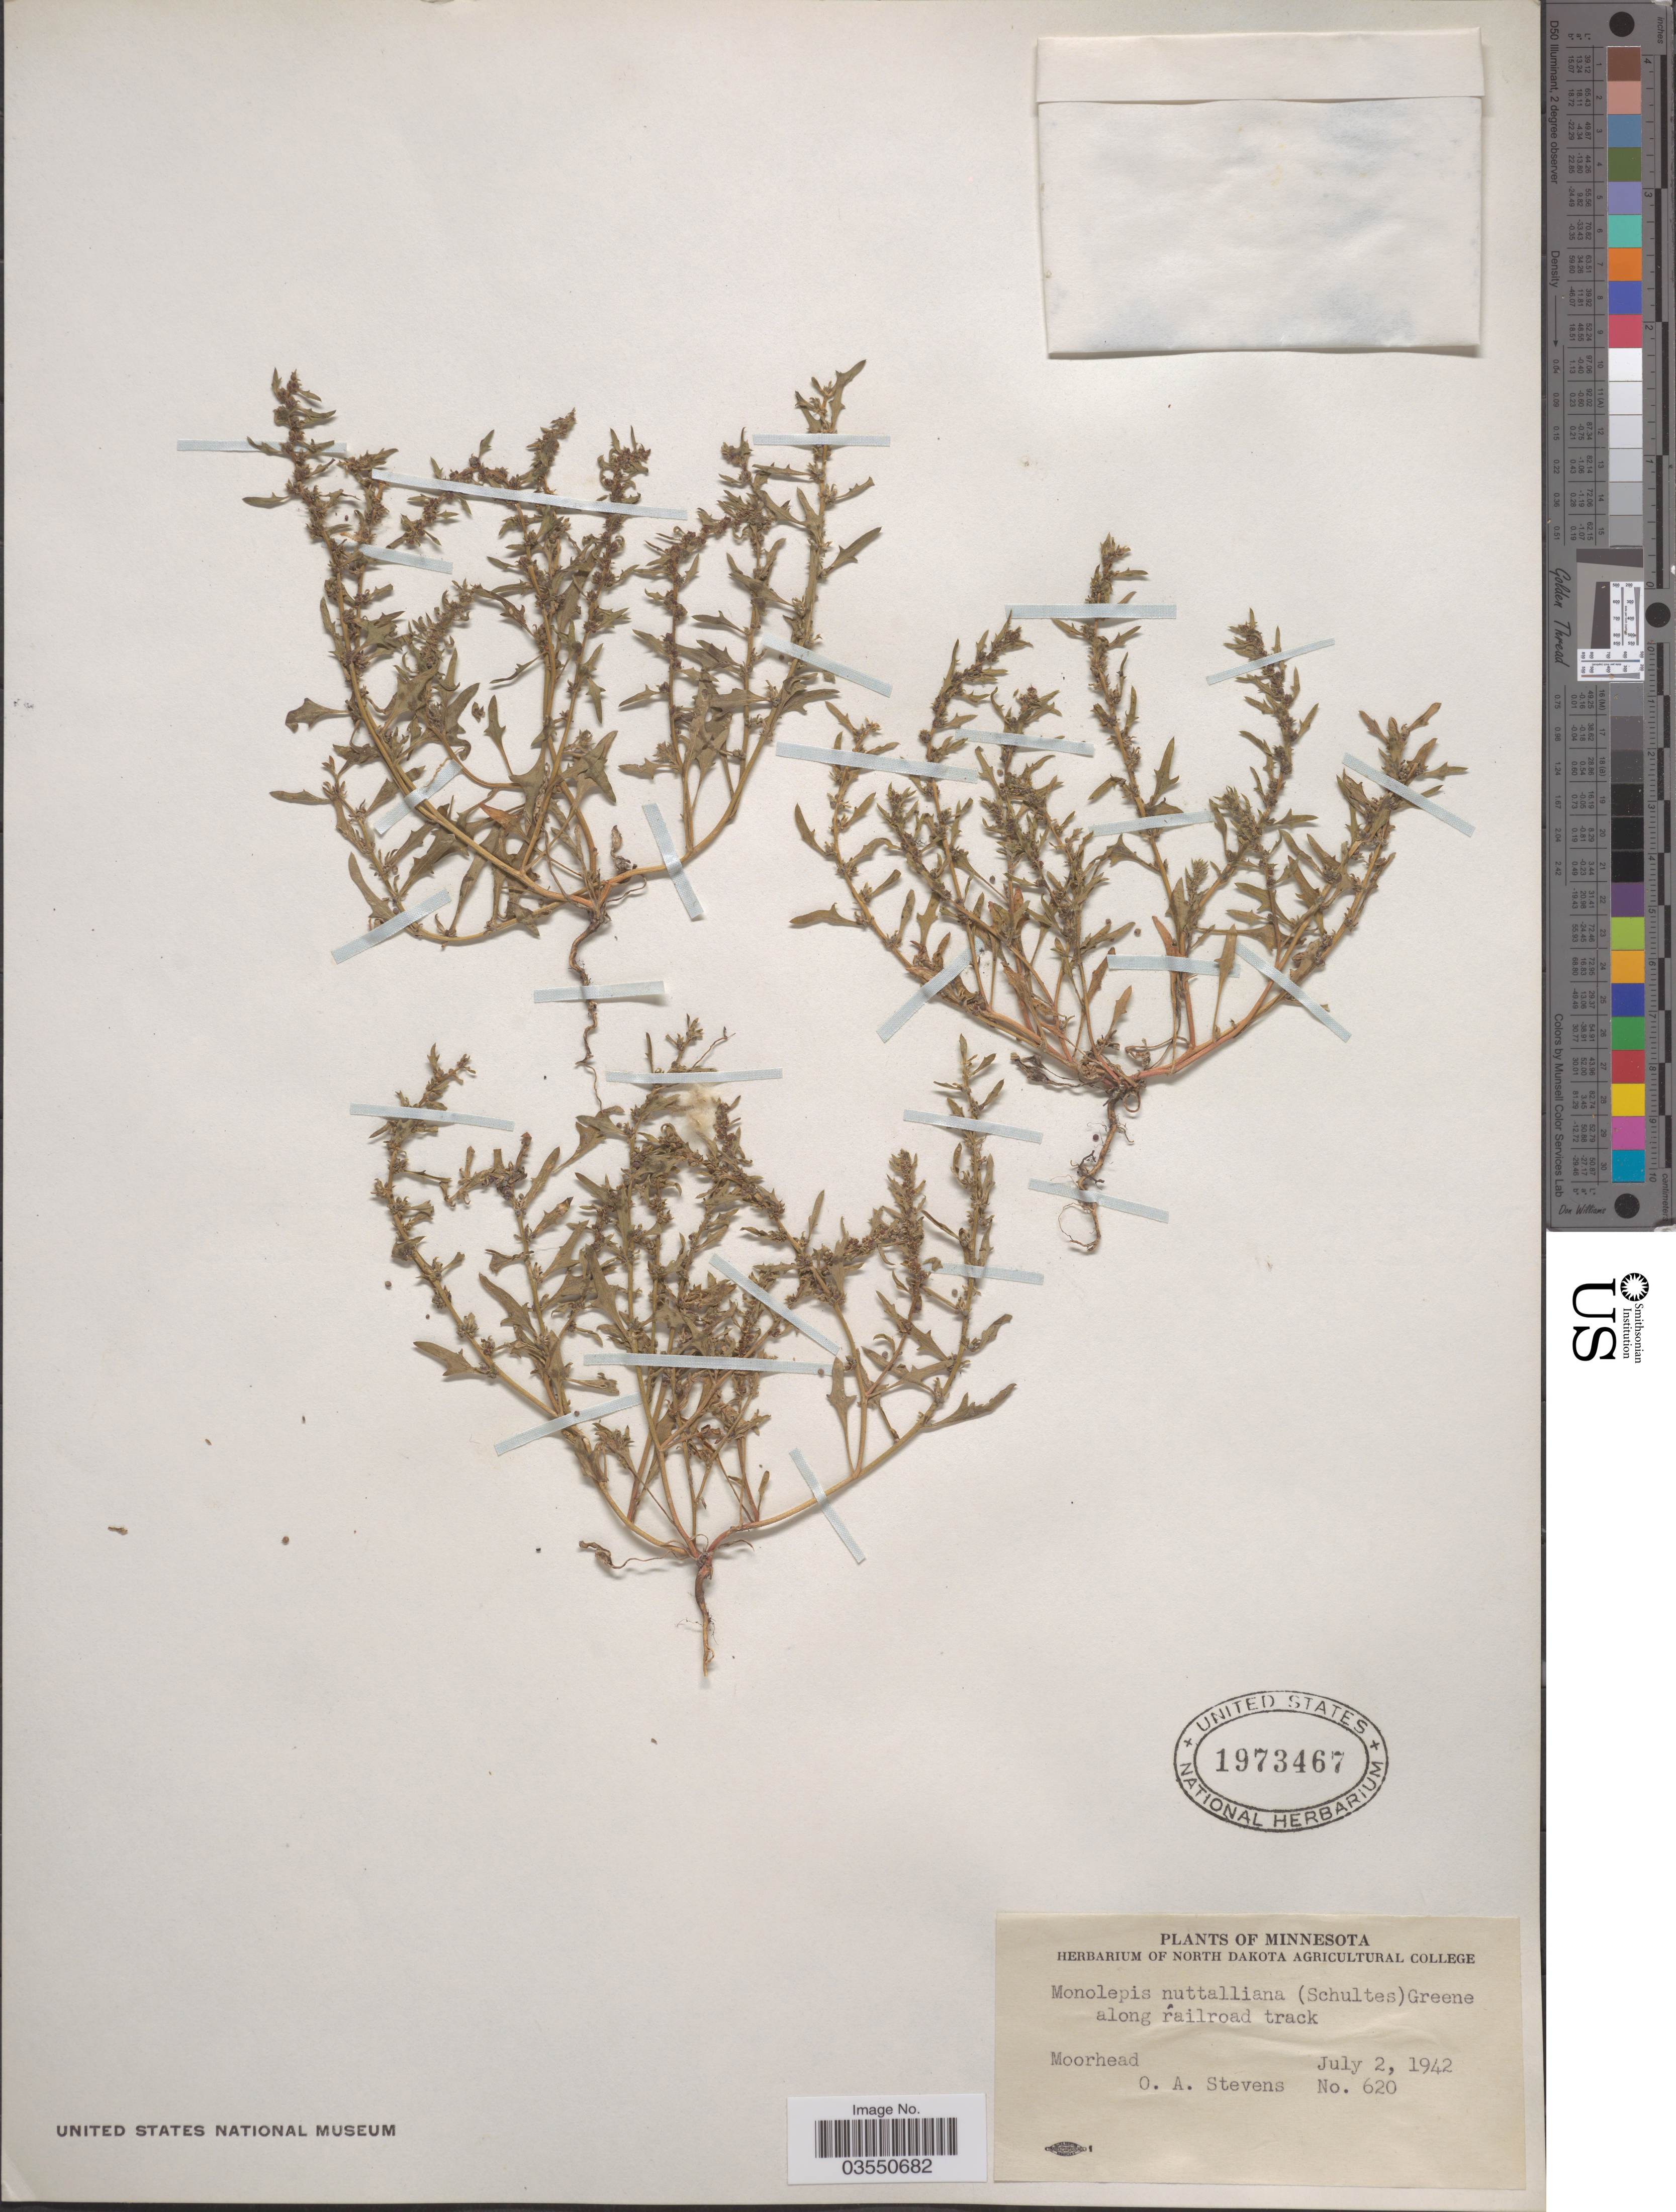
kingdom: Plantae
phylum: Tracheophyta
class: Magnoliopsida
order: Caryophyllales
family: Amaranthaceae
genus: Blitum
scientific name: Blitum nuttallianum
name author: Schult.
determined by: U.S. National Herbarium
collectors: O. A. Stevens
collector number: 620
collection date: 1942-07-02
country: United States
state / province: Minnesota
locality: Along railroad track Moorhead.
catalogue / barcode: US 1973467